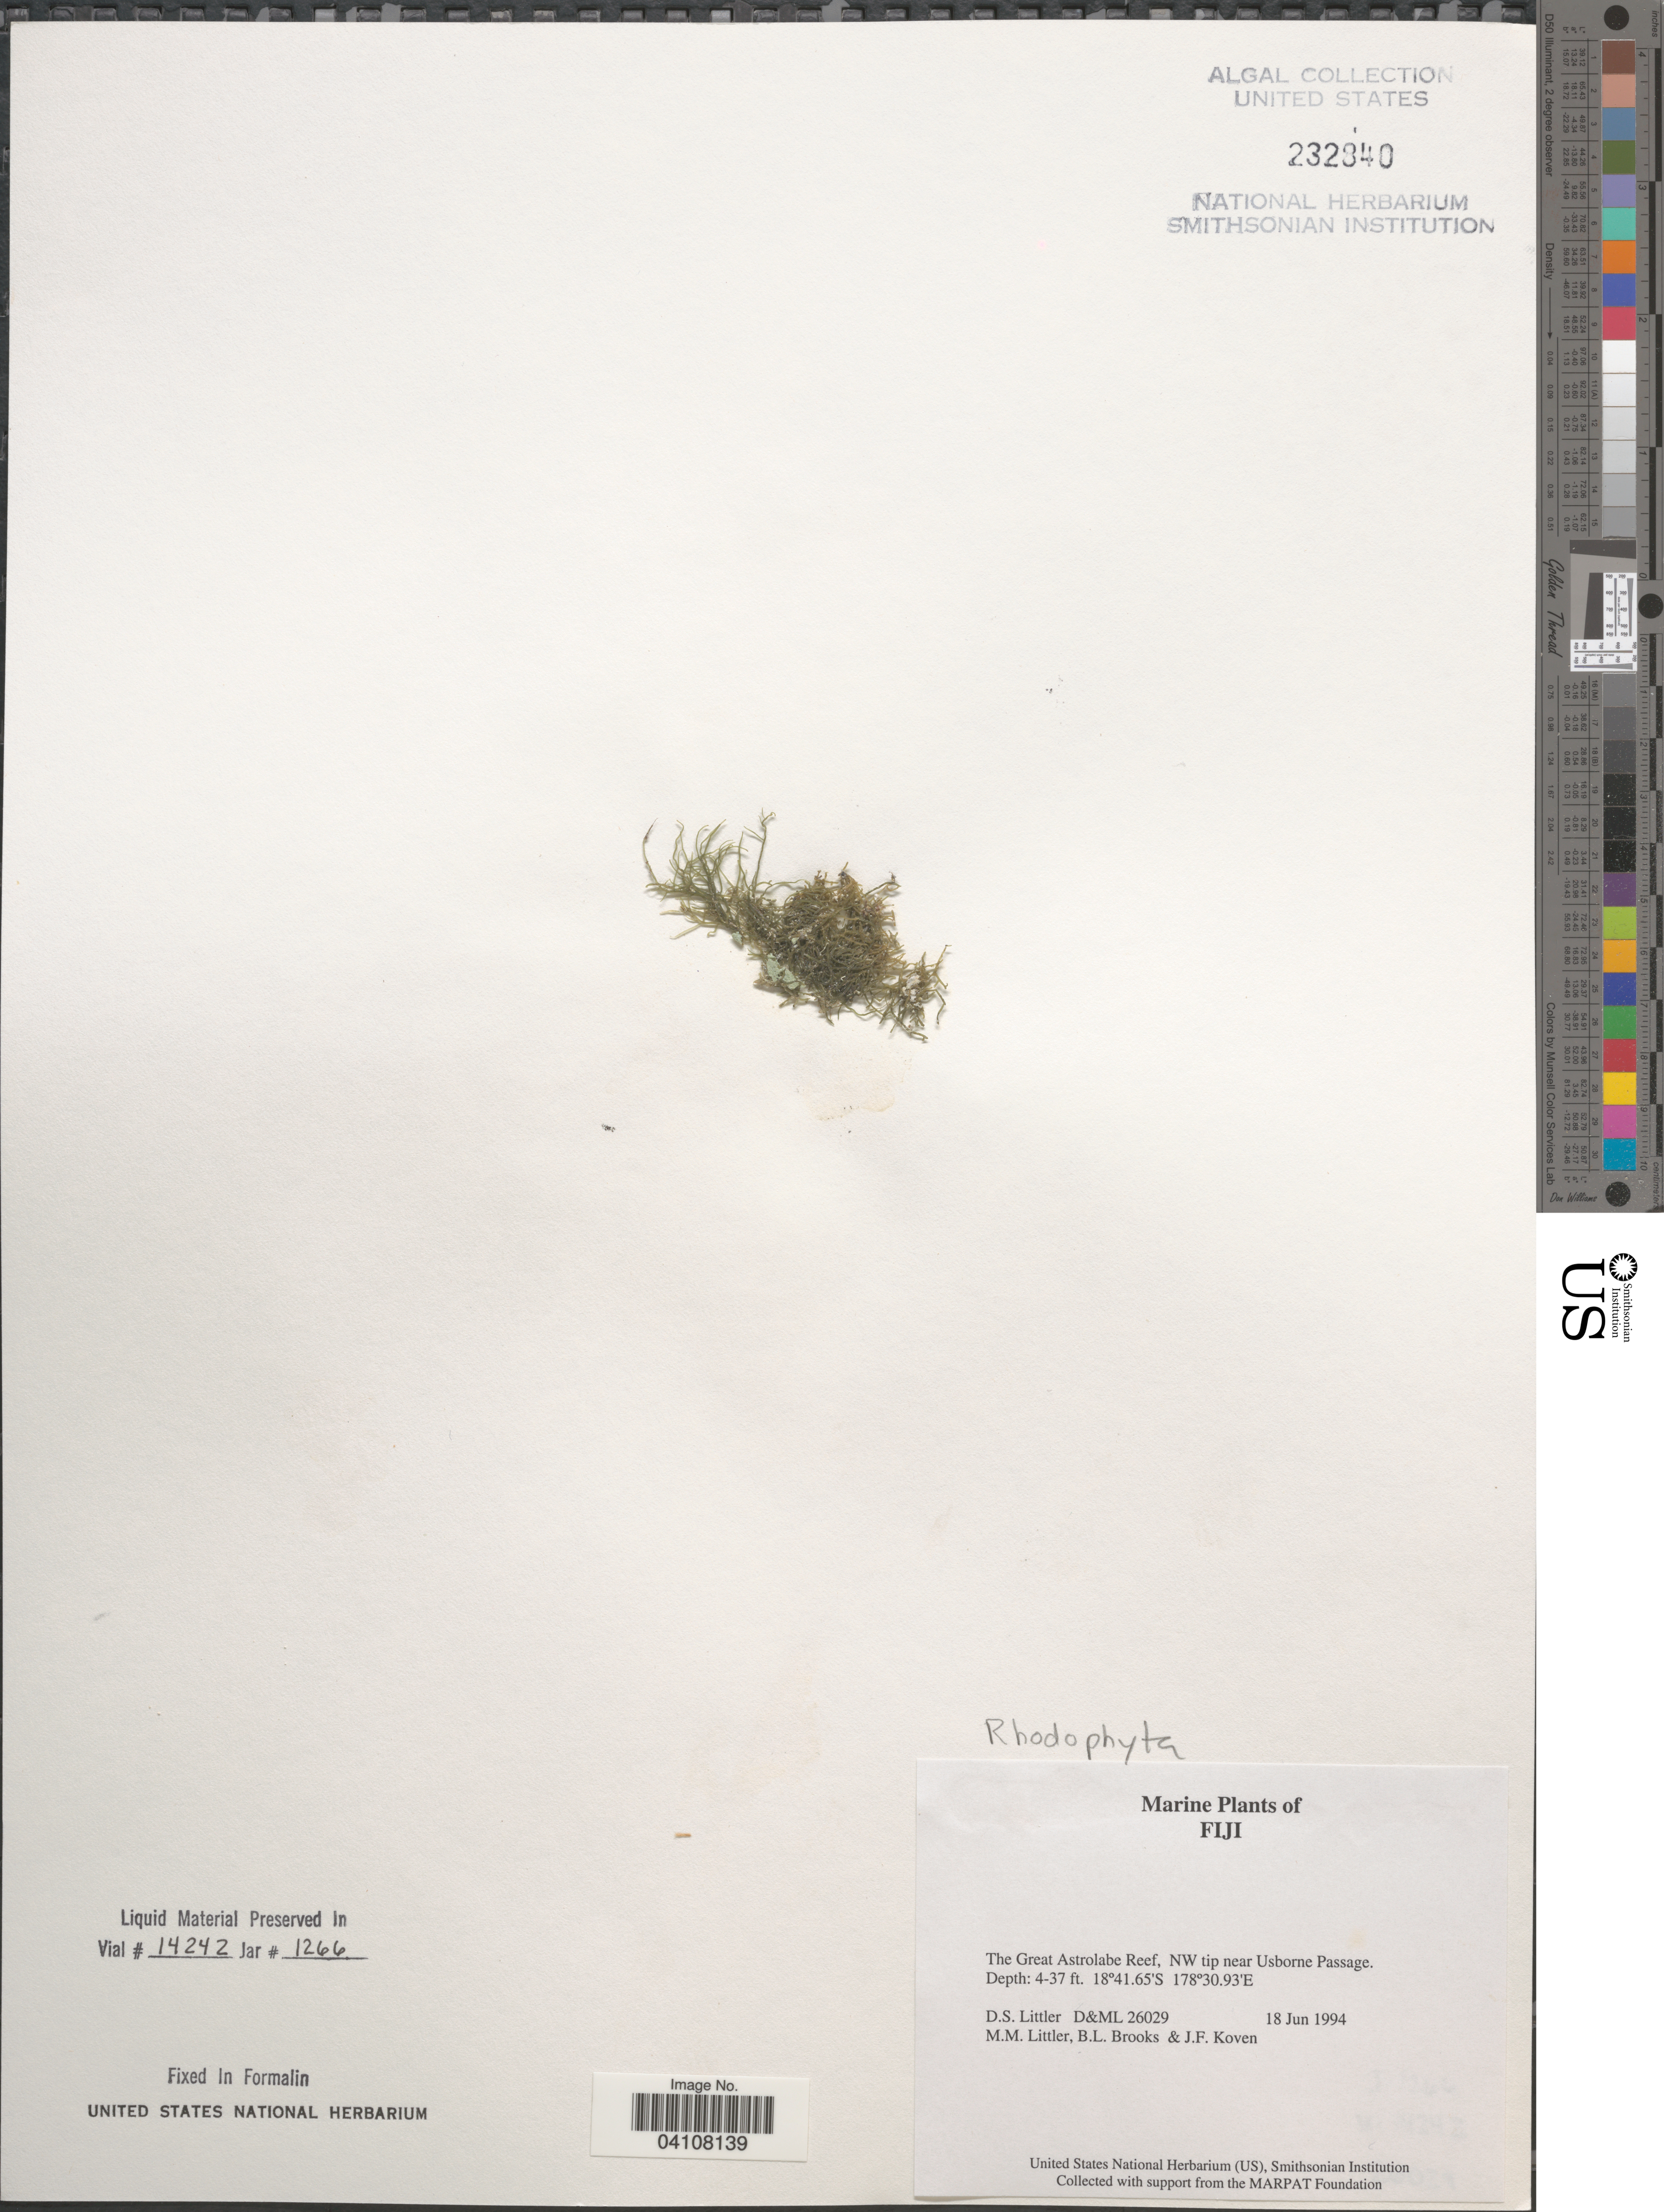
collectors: D. S. Littler, B. Brooks & J. Koven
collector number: D&ML26029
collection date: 1994-06-18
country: Fiji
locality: The Great Astrolabe Reef, NW tip near Usborne Passage.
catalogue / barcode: US 232840